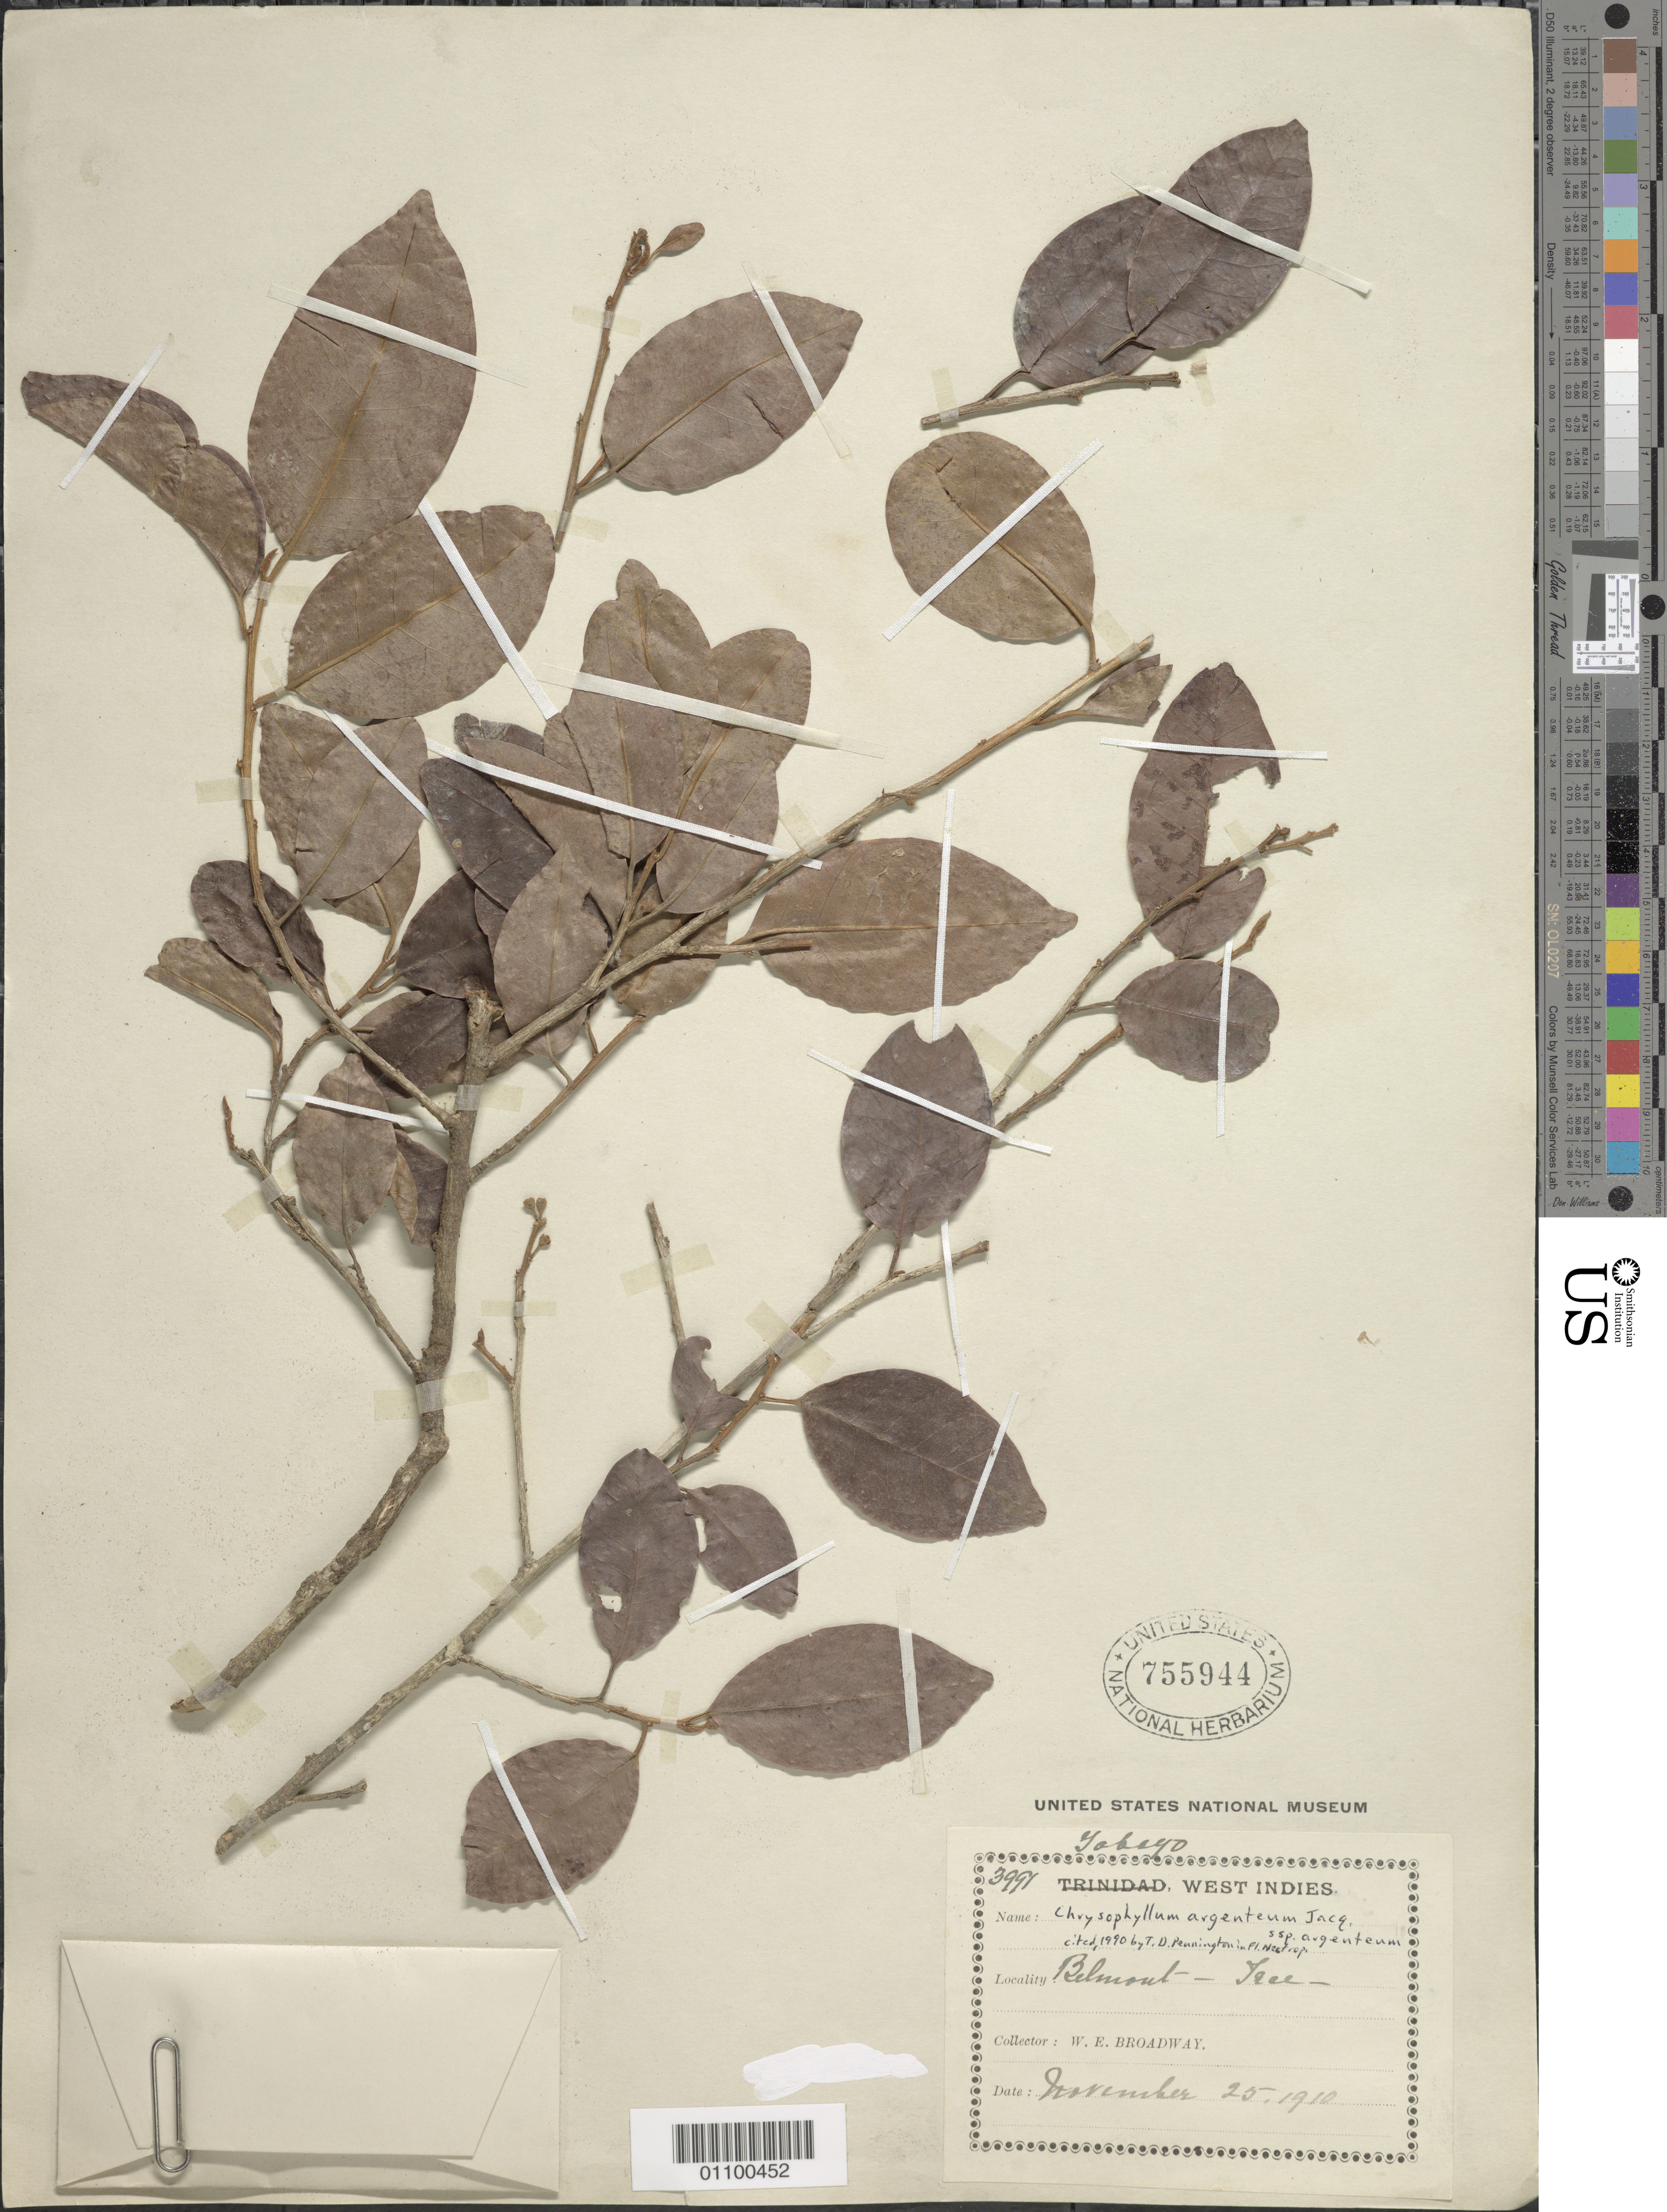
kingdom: Plantae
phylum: Tracheophyta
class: Magnoliopsida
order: Ericales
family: Sapotaceae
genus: Chrysophyllum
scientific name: Chrysophyllum argenteum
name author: Jacq.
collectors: W. E. Broadway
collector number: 3991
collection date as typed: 25 Nov 1910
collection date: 1910-11-25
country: Trinidad and Tobago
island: Tobago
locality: Belmont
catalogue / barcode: US 755944